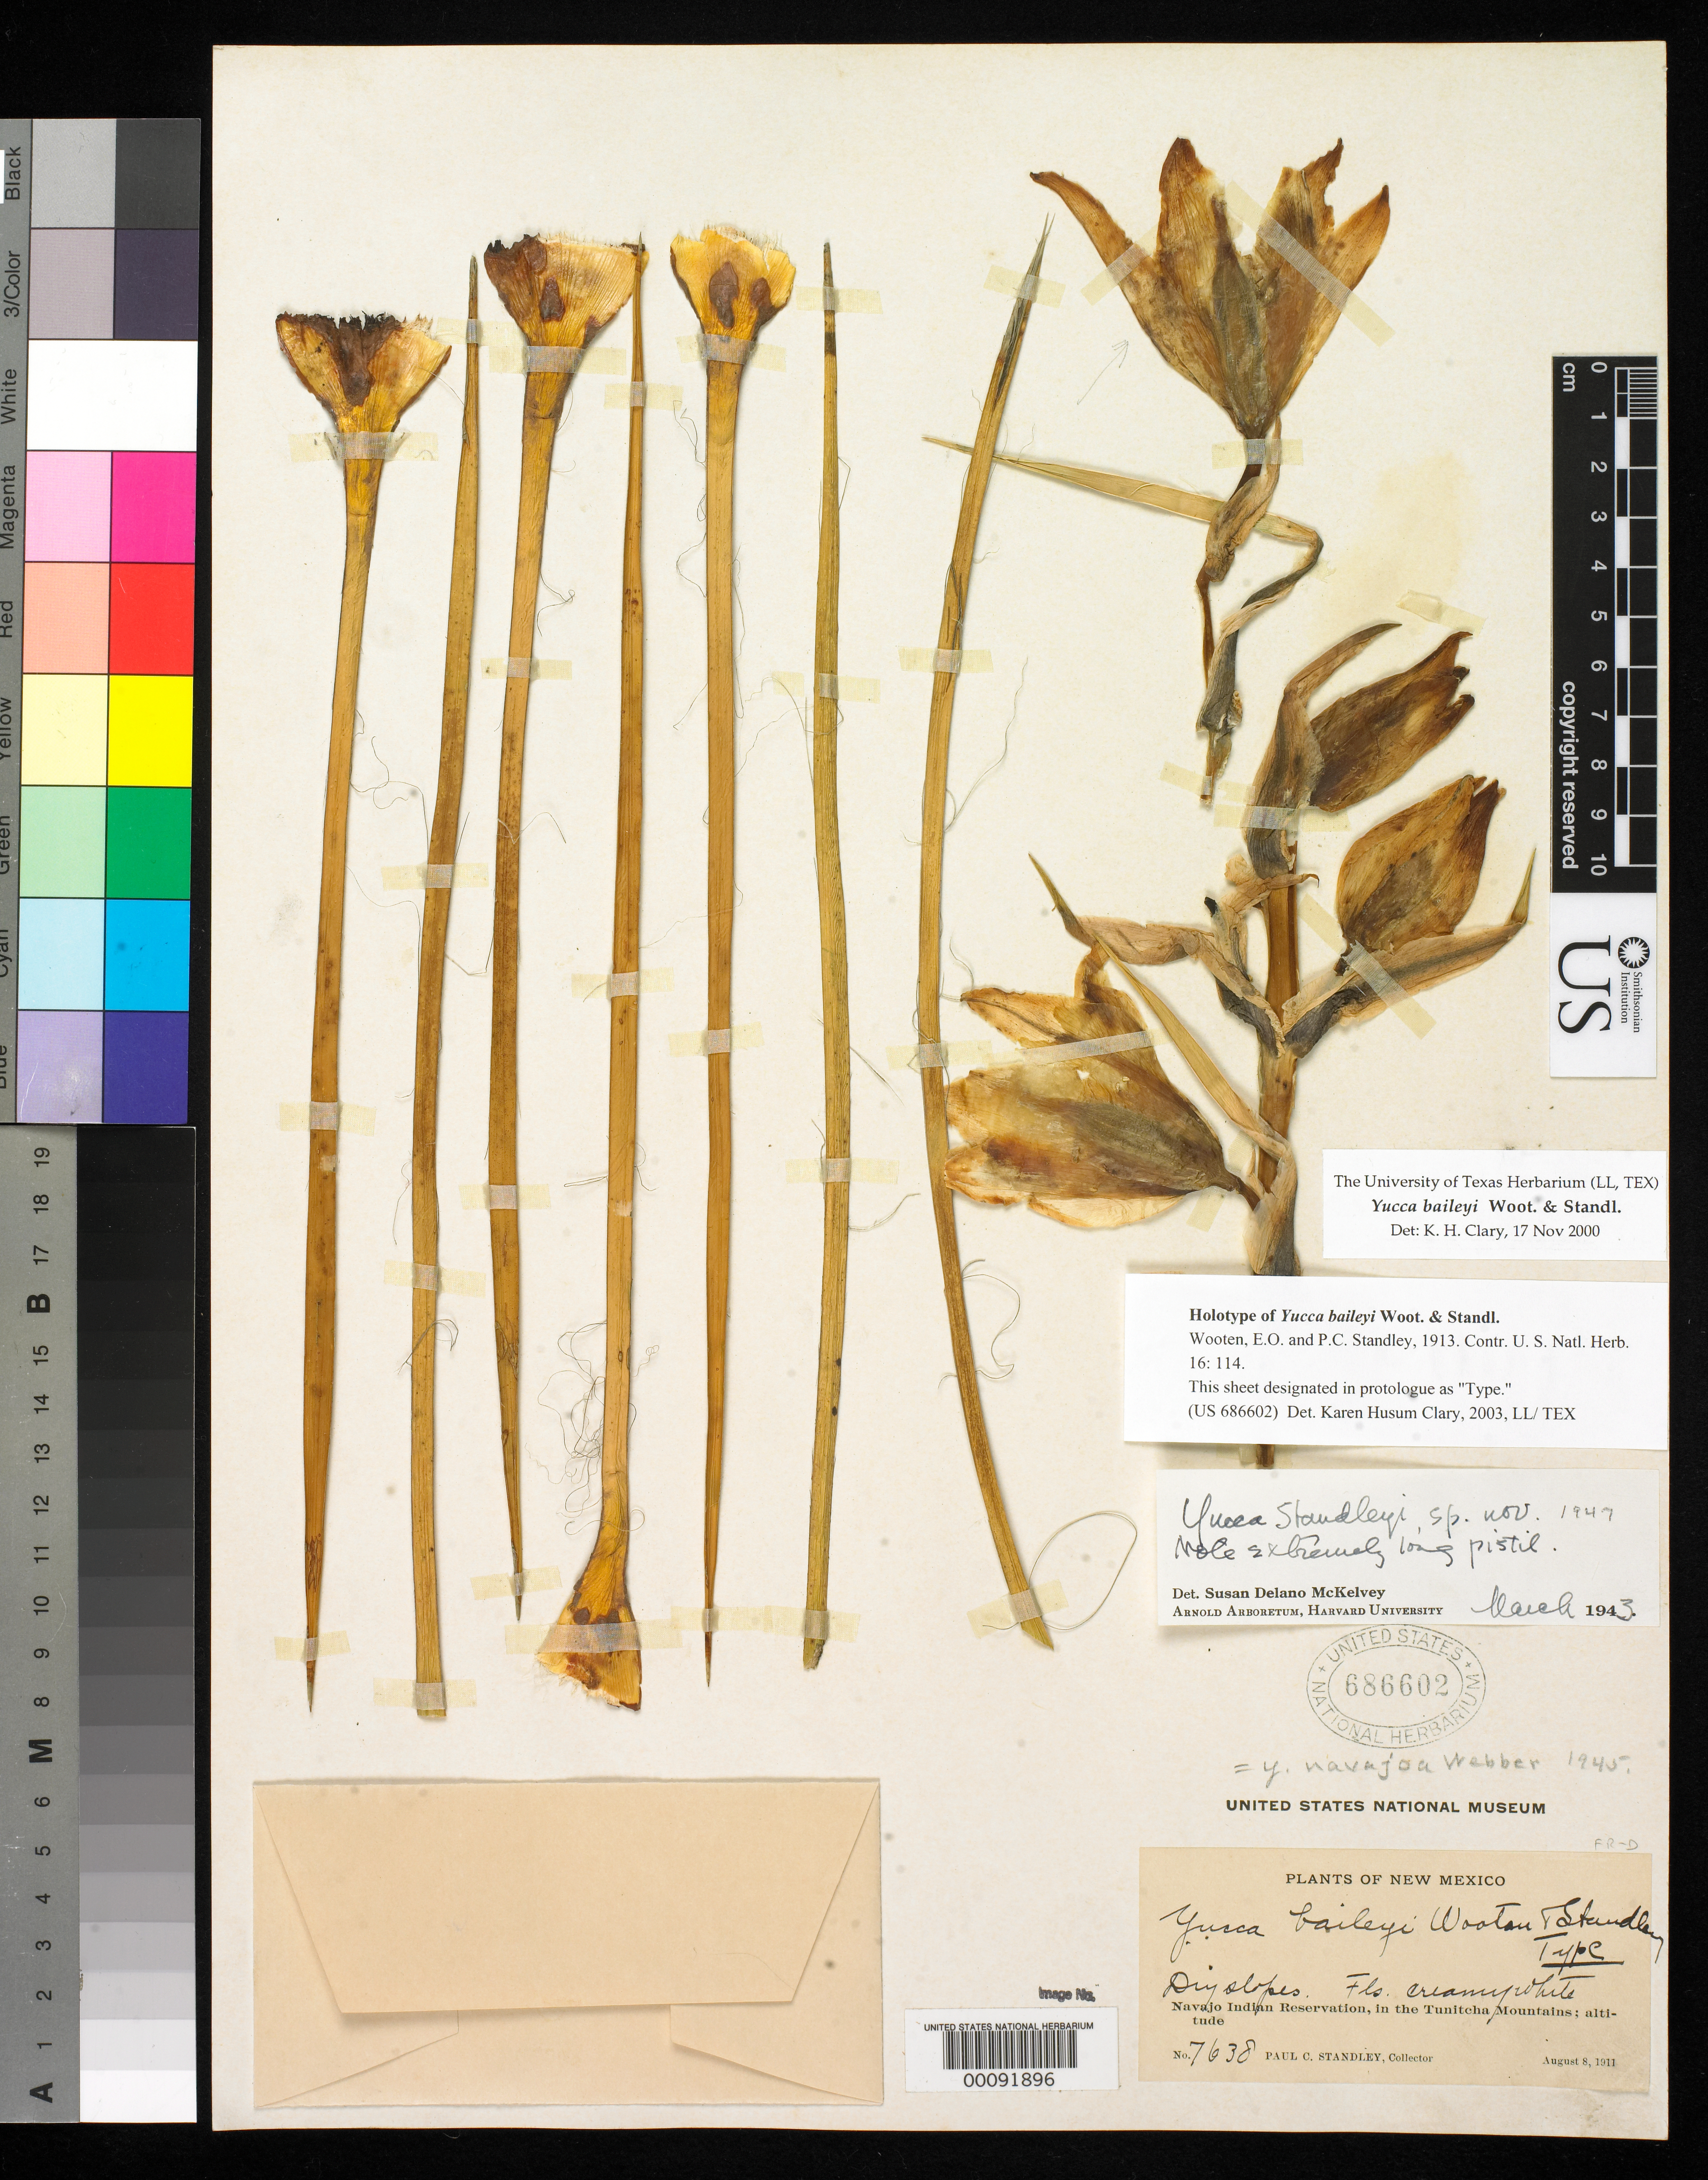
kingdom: Plantae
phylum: Tracheophyta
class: Liliopsida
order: Asparagales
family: Asparagaceae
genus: Yucca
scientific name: Yucca baileyi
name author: Wooton & Standl.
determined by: Clary, K. H., (TEX), University of Texas Herbarium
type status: Holotype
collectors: P. C. Standley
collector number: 7638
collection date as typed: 08 Aug 1911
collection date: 1911-08-08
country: United States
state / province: New Mexico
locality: In Tunitcha Mountains, Navajo Indian Reservation.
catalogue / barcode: US 686602